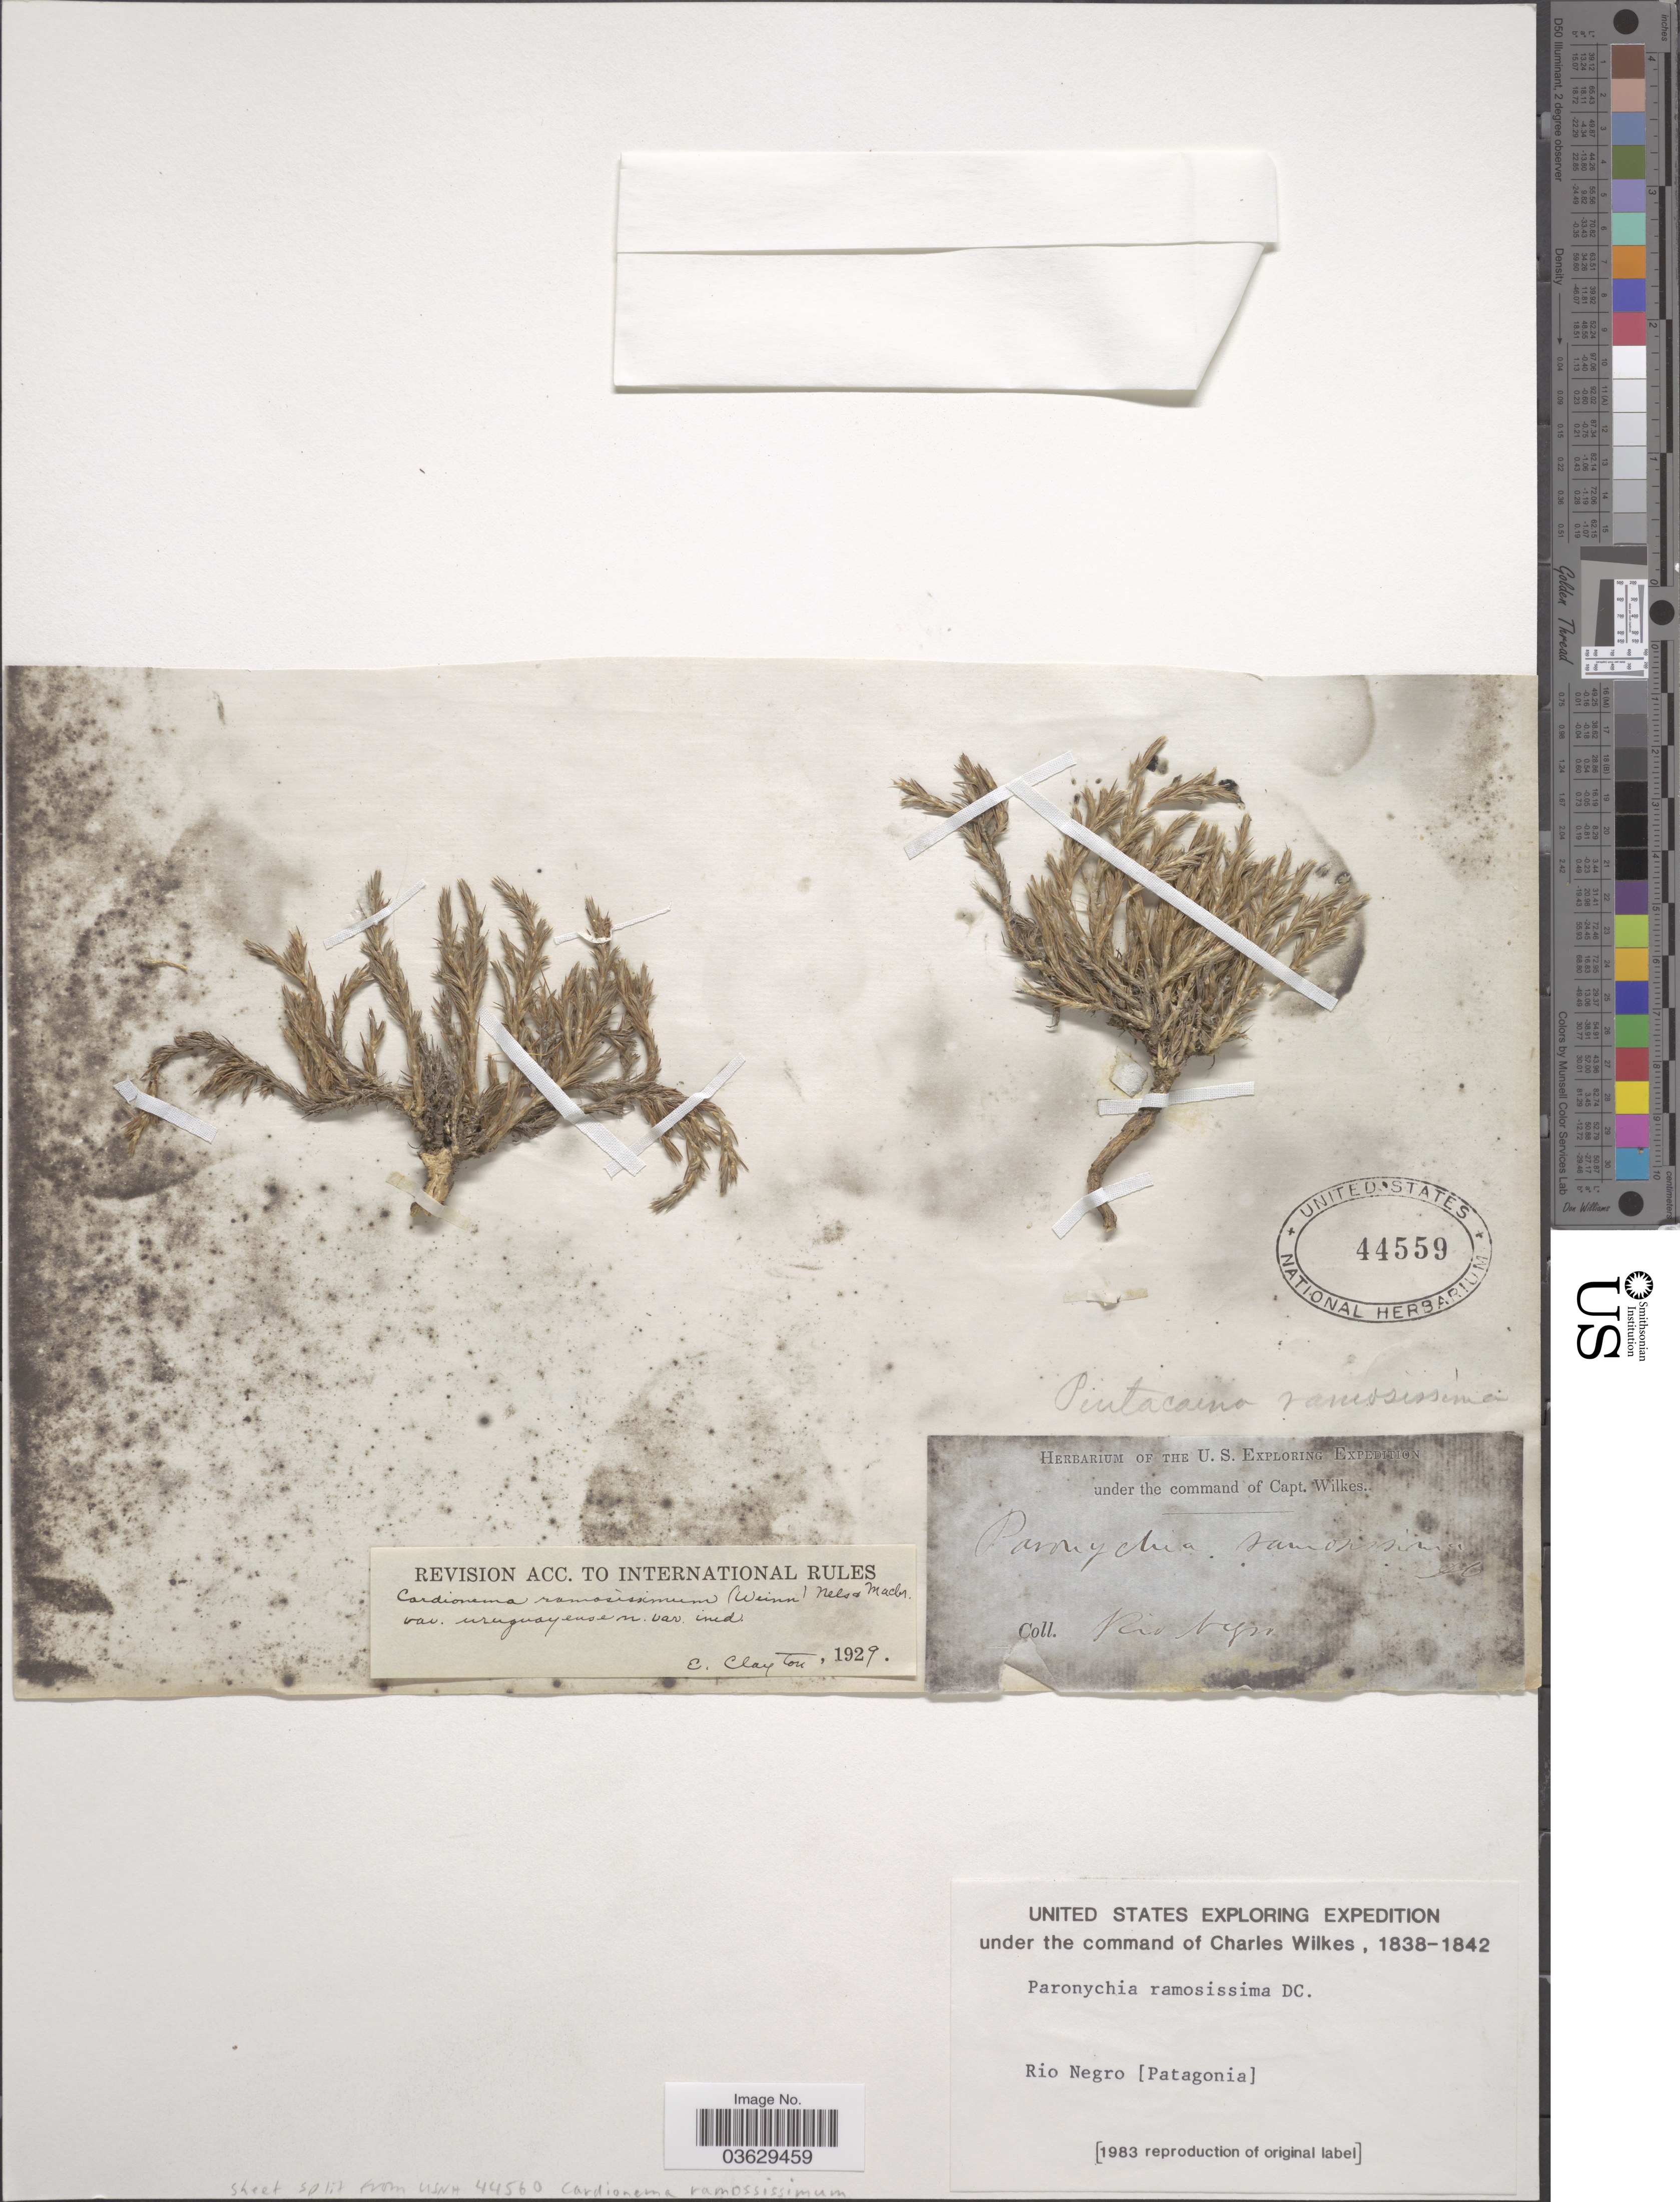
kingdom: Plantae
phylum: Tracheophyta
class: Magnoliopsida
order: Caryophyllales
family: Caryophyllaceae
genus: Cardionema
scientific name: Cardionema ramosissimum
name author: (Weinm.) A. Nelson & J.F. Macbr.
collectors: Wilkes Explor. Exped.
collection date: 1838/1842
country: Argentina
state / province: Rio Negro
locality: Rio Negro (Patagonia).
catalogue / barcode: US 44559